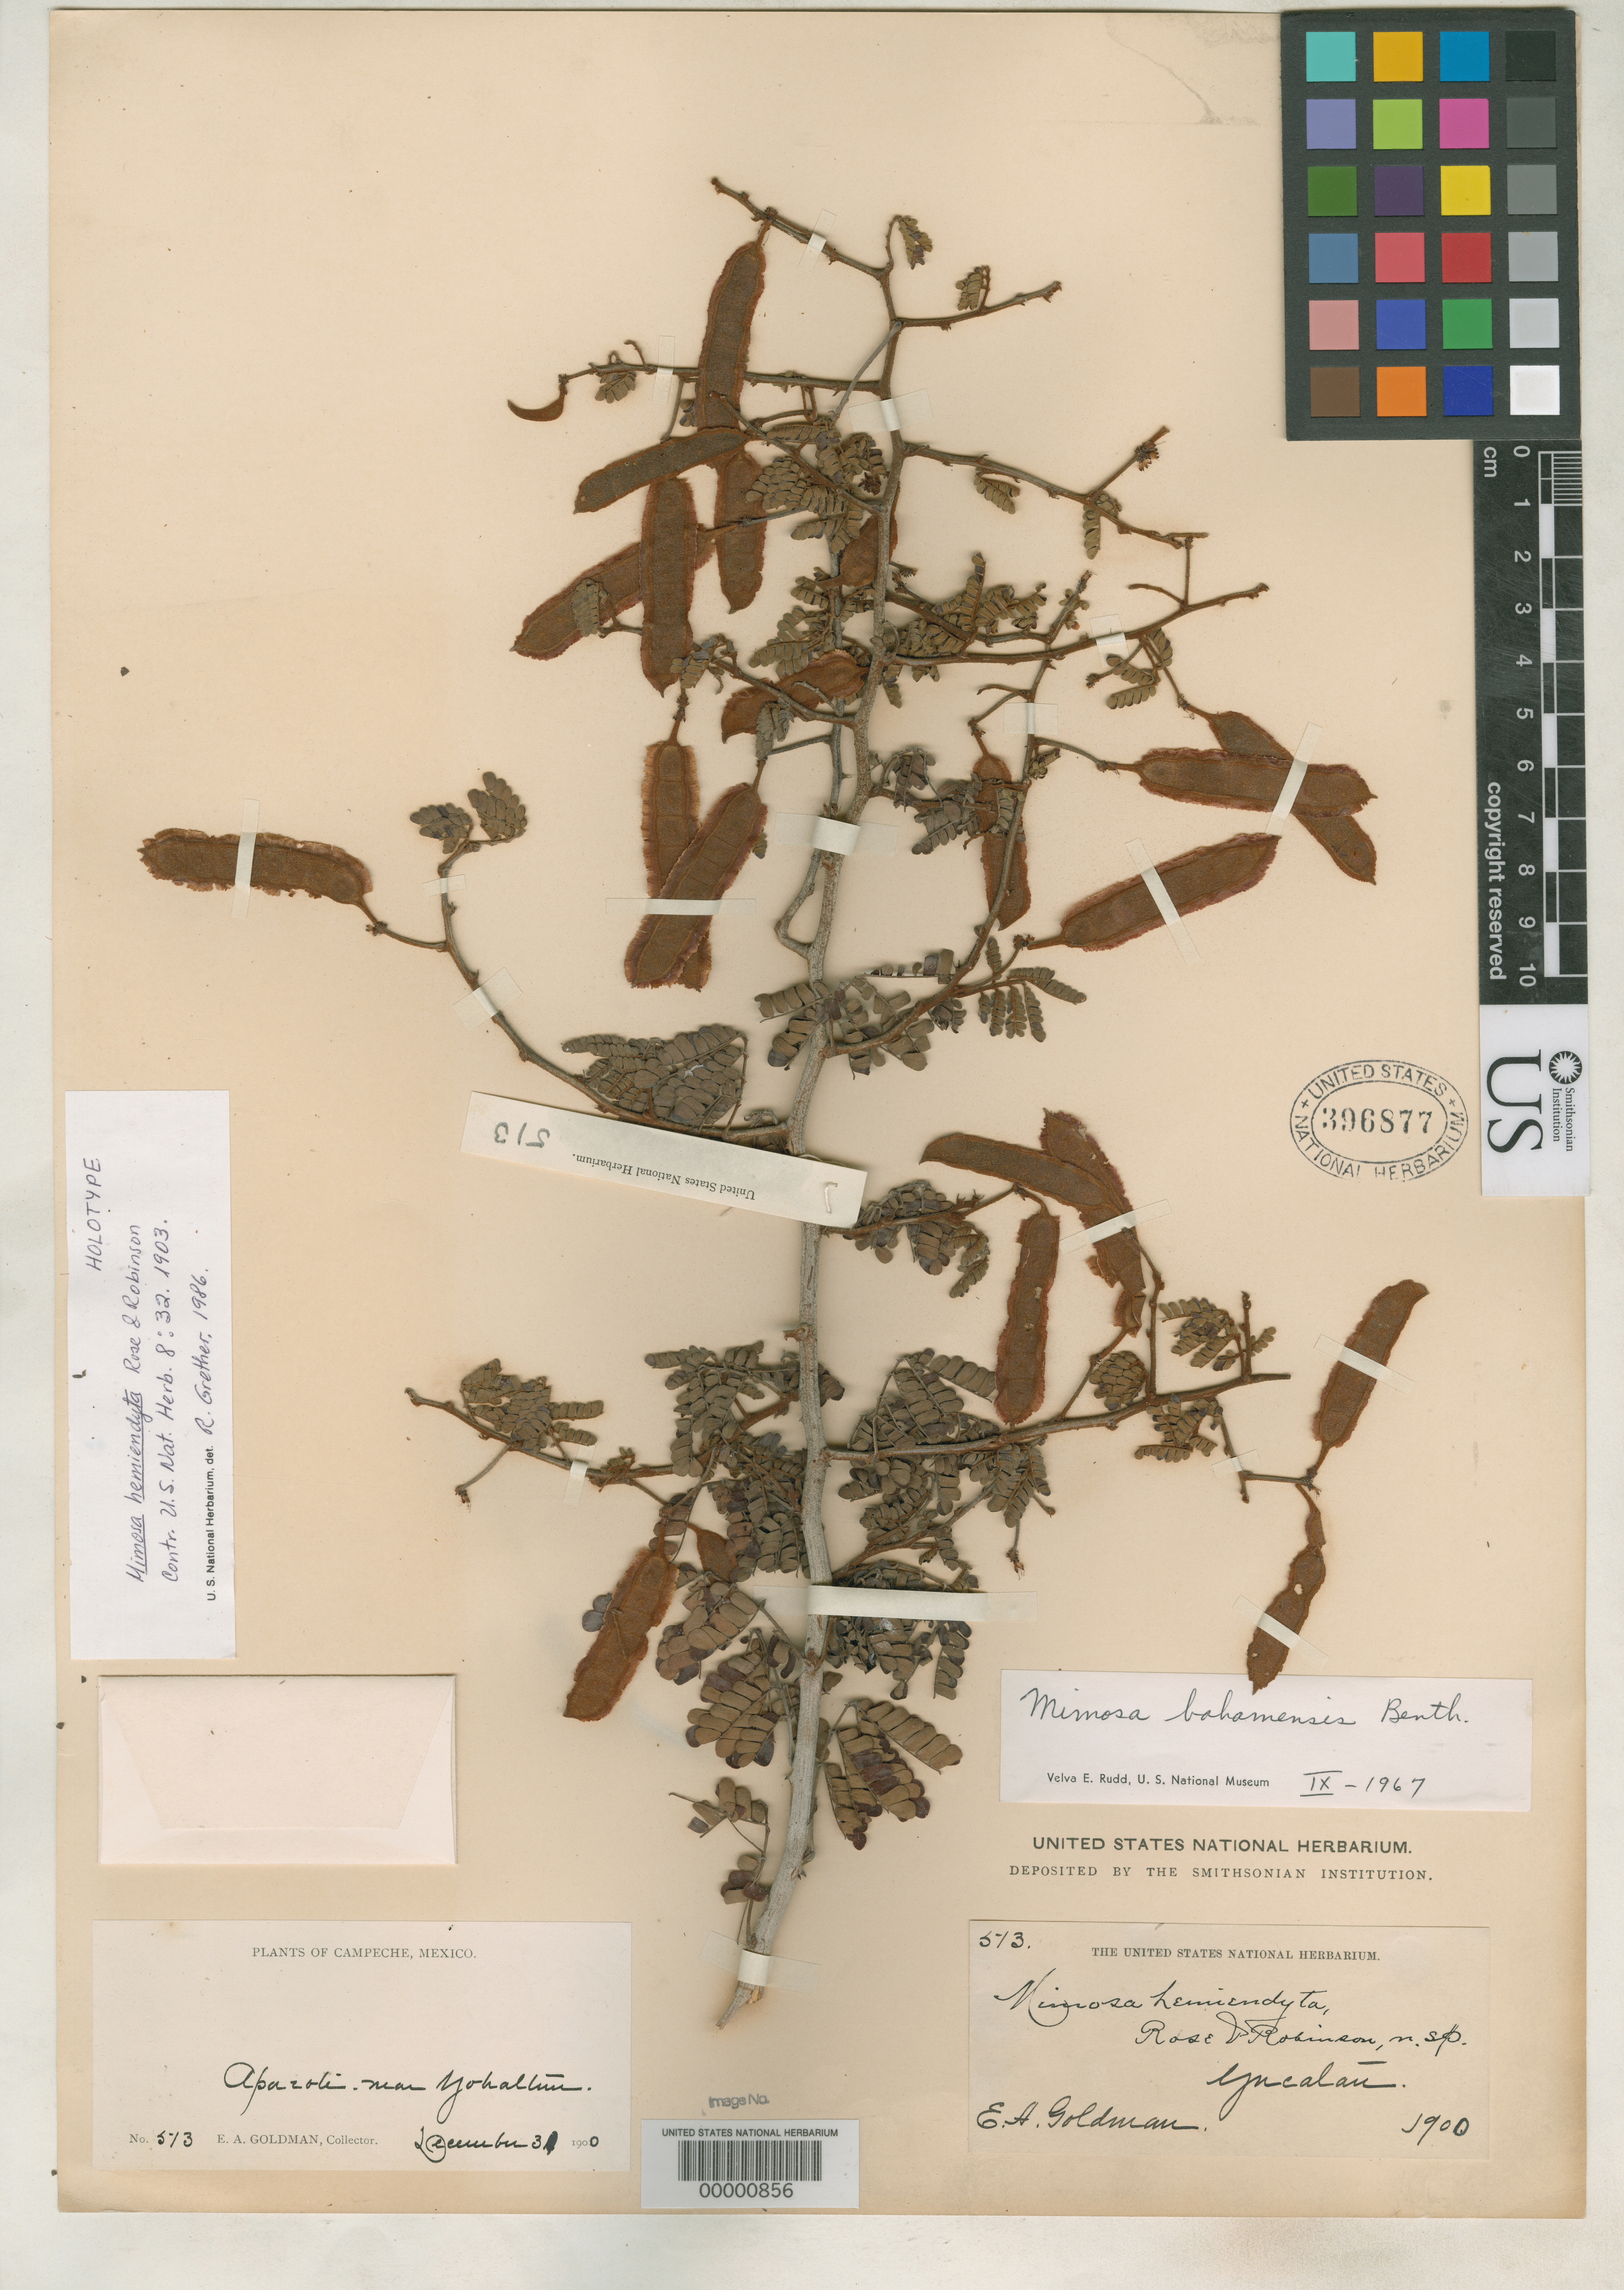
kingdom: Plantae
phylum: Tracheophyta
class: Magnoliopsida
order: Fabales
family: Fabaceae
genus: Mimosa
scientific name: Mimosa hemiendyta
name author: Rose & B.L. Rob.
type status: Holotype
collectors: E. A. Goldman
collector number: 513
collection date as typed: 31 Dec 1900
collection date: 1900-12-31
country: Mexico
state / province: Campeche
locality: Apagote, near Yohaltún.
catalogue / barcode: US 396877